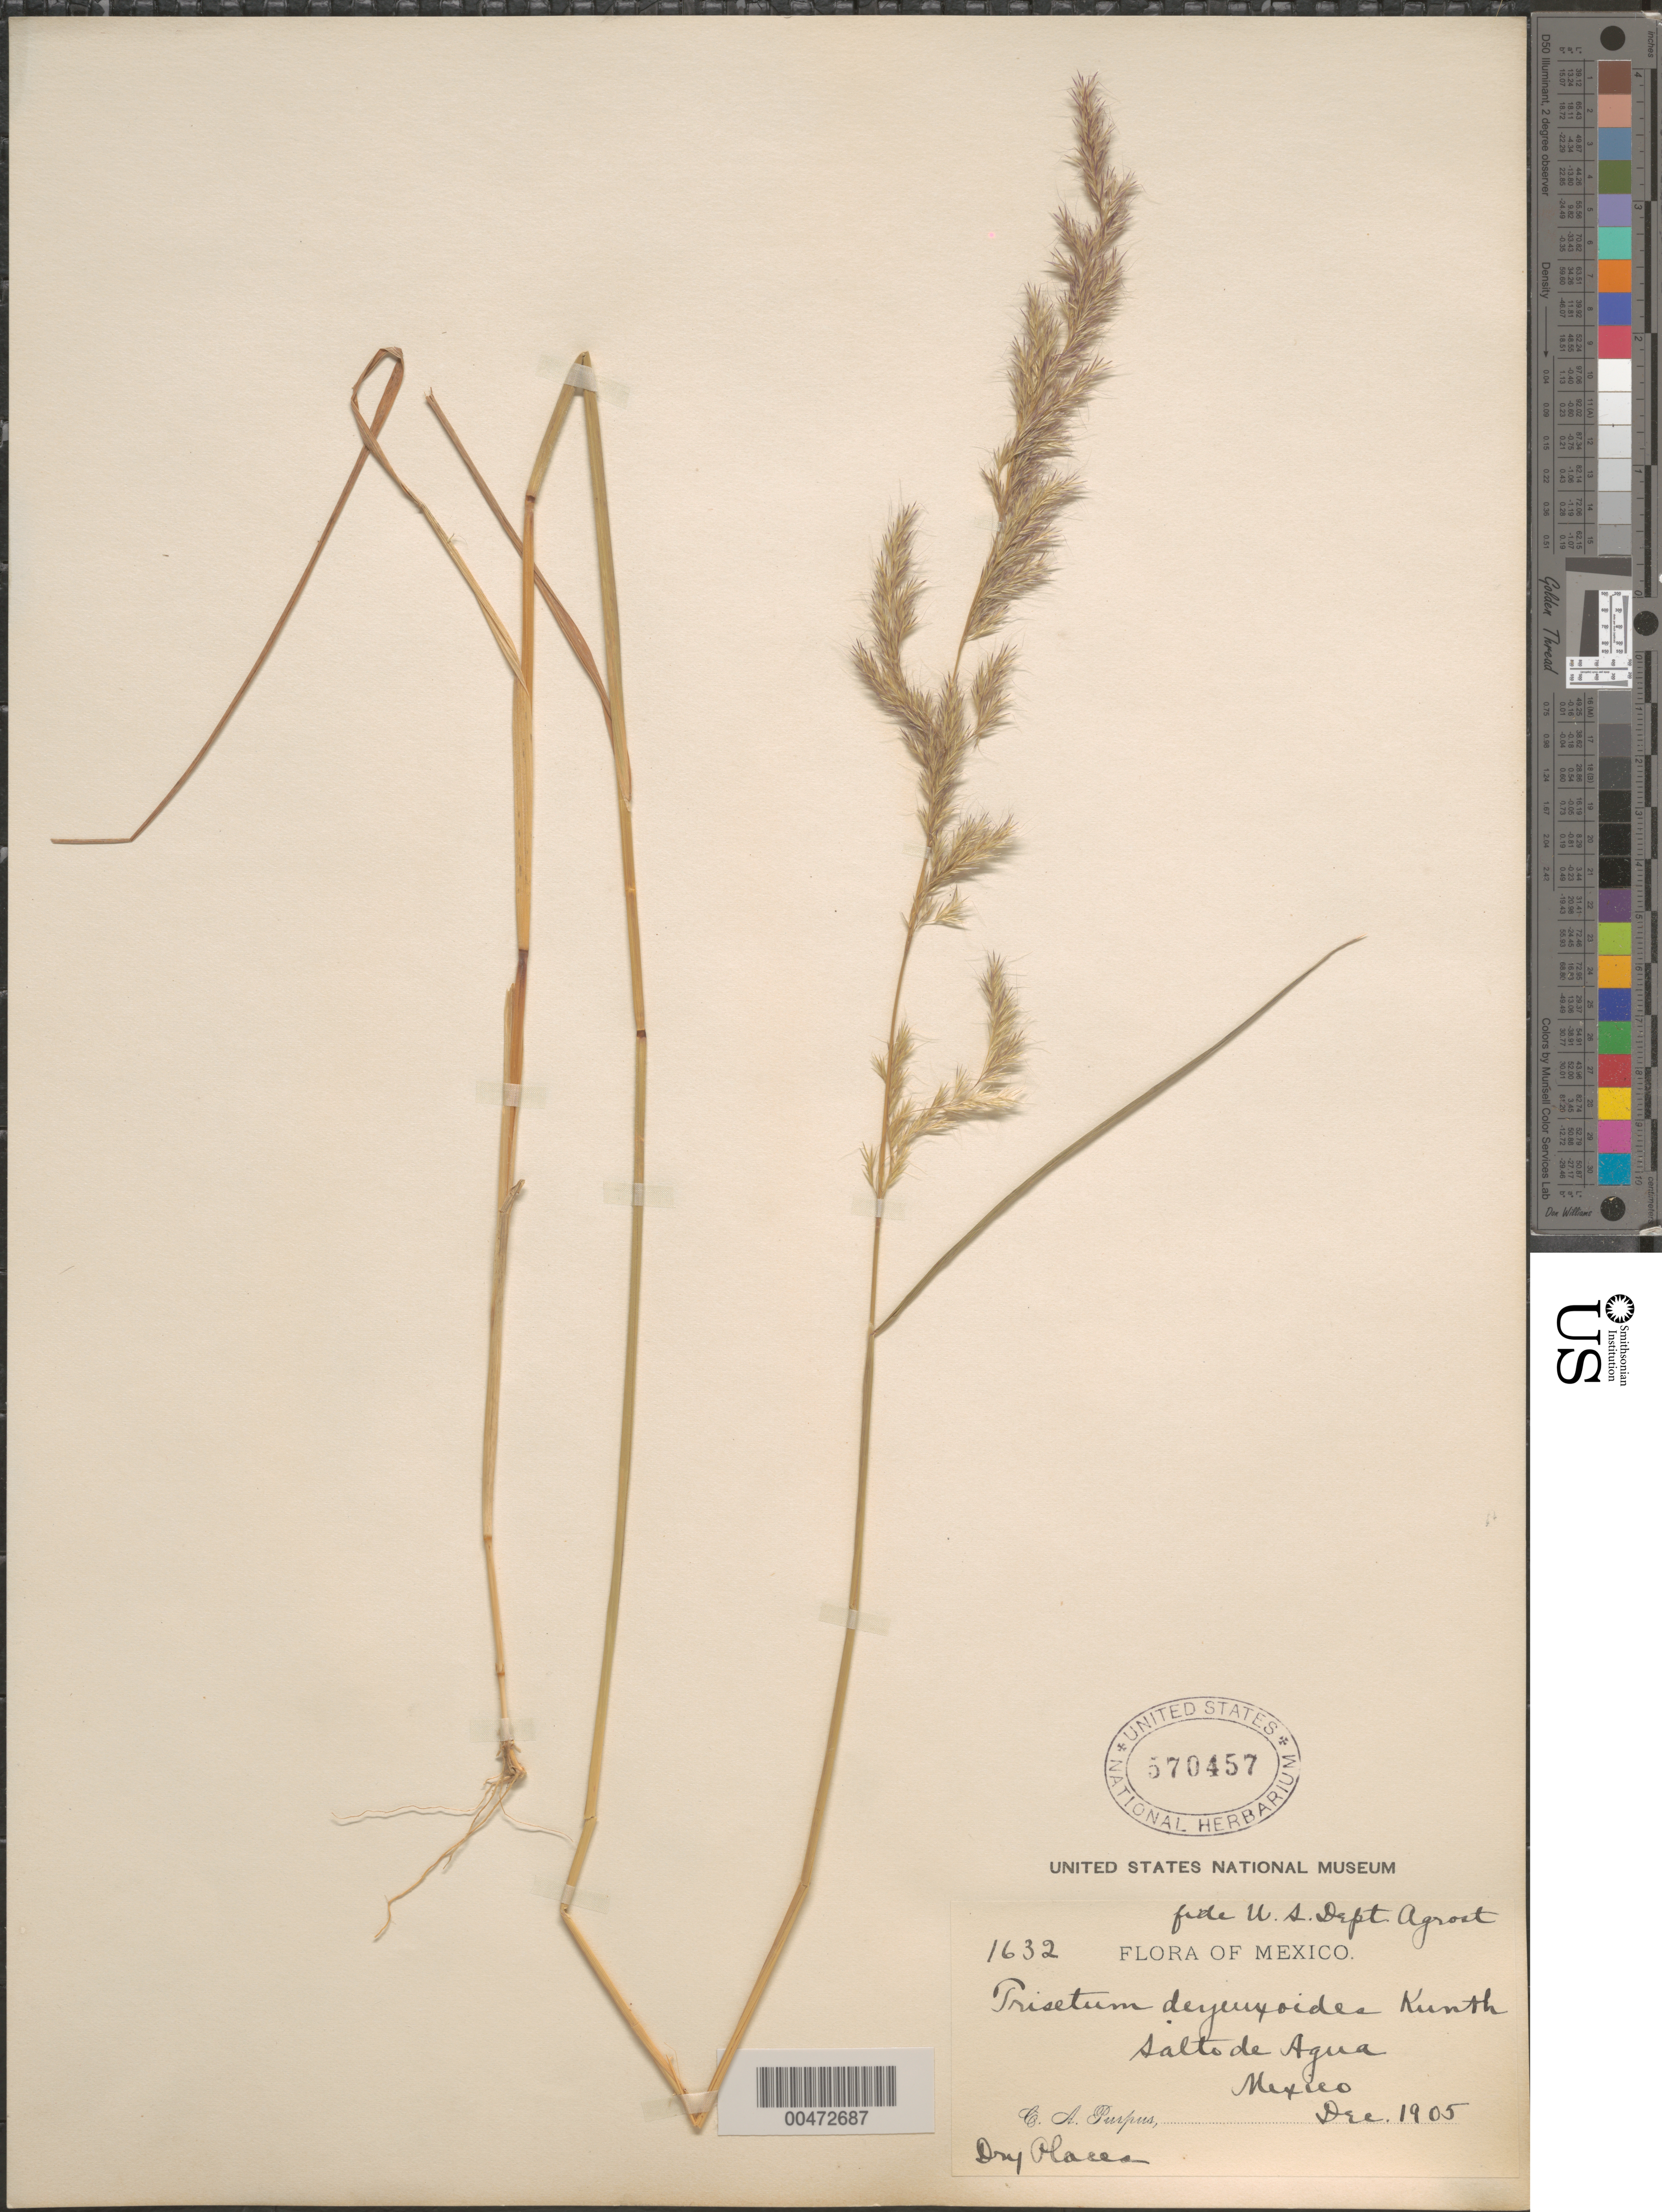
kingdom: Plantae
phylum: Tracheophyta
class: Liliopsida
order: Poales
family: Poaceae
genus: Trisetum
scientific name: Trisetum deyeuxioides var. pubescens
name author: Scribn. ex W.J. Beal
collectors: C. A. Purpus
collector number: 1632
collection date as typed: Dec 1905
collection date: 1905-12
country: Mexico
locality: Salto de Agua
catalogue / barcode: US 570457